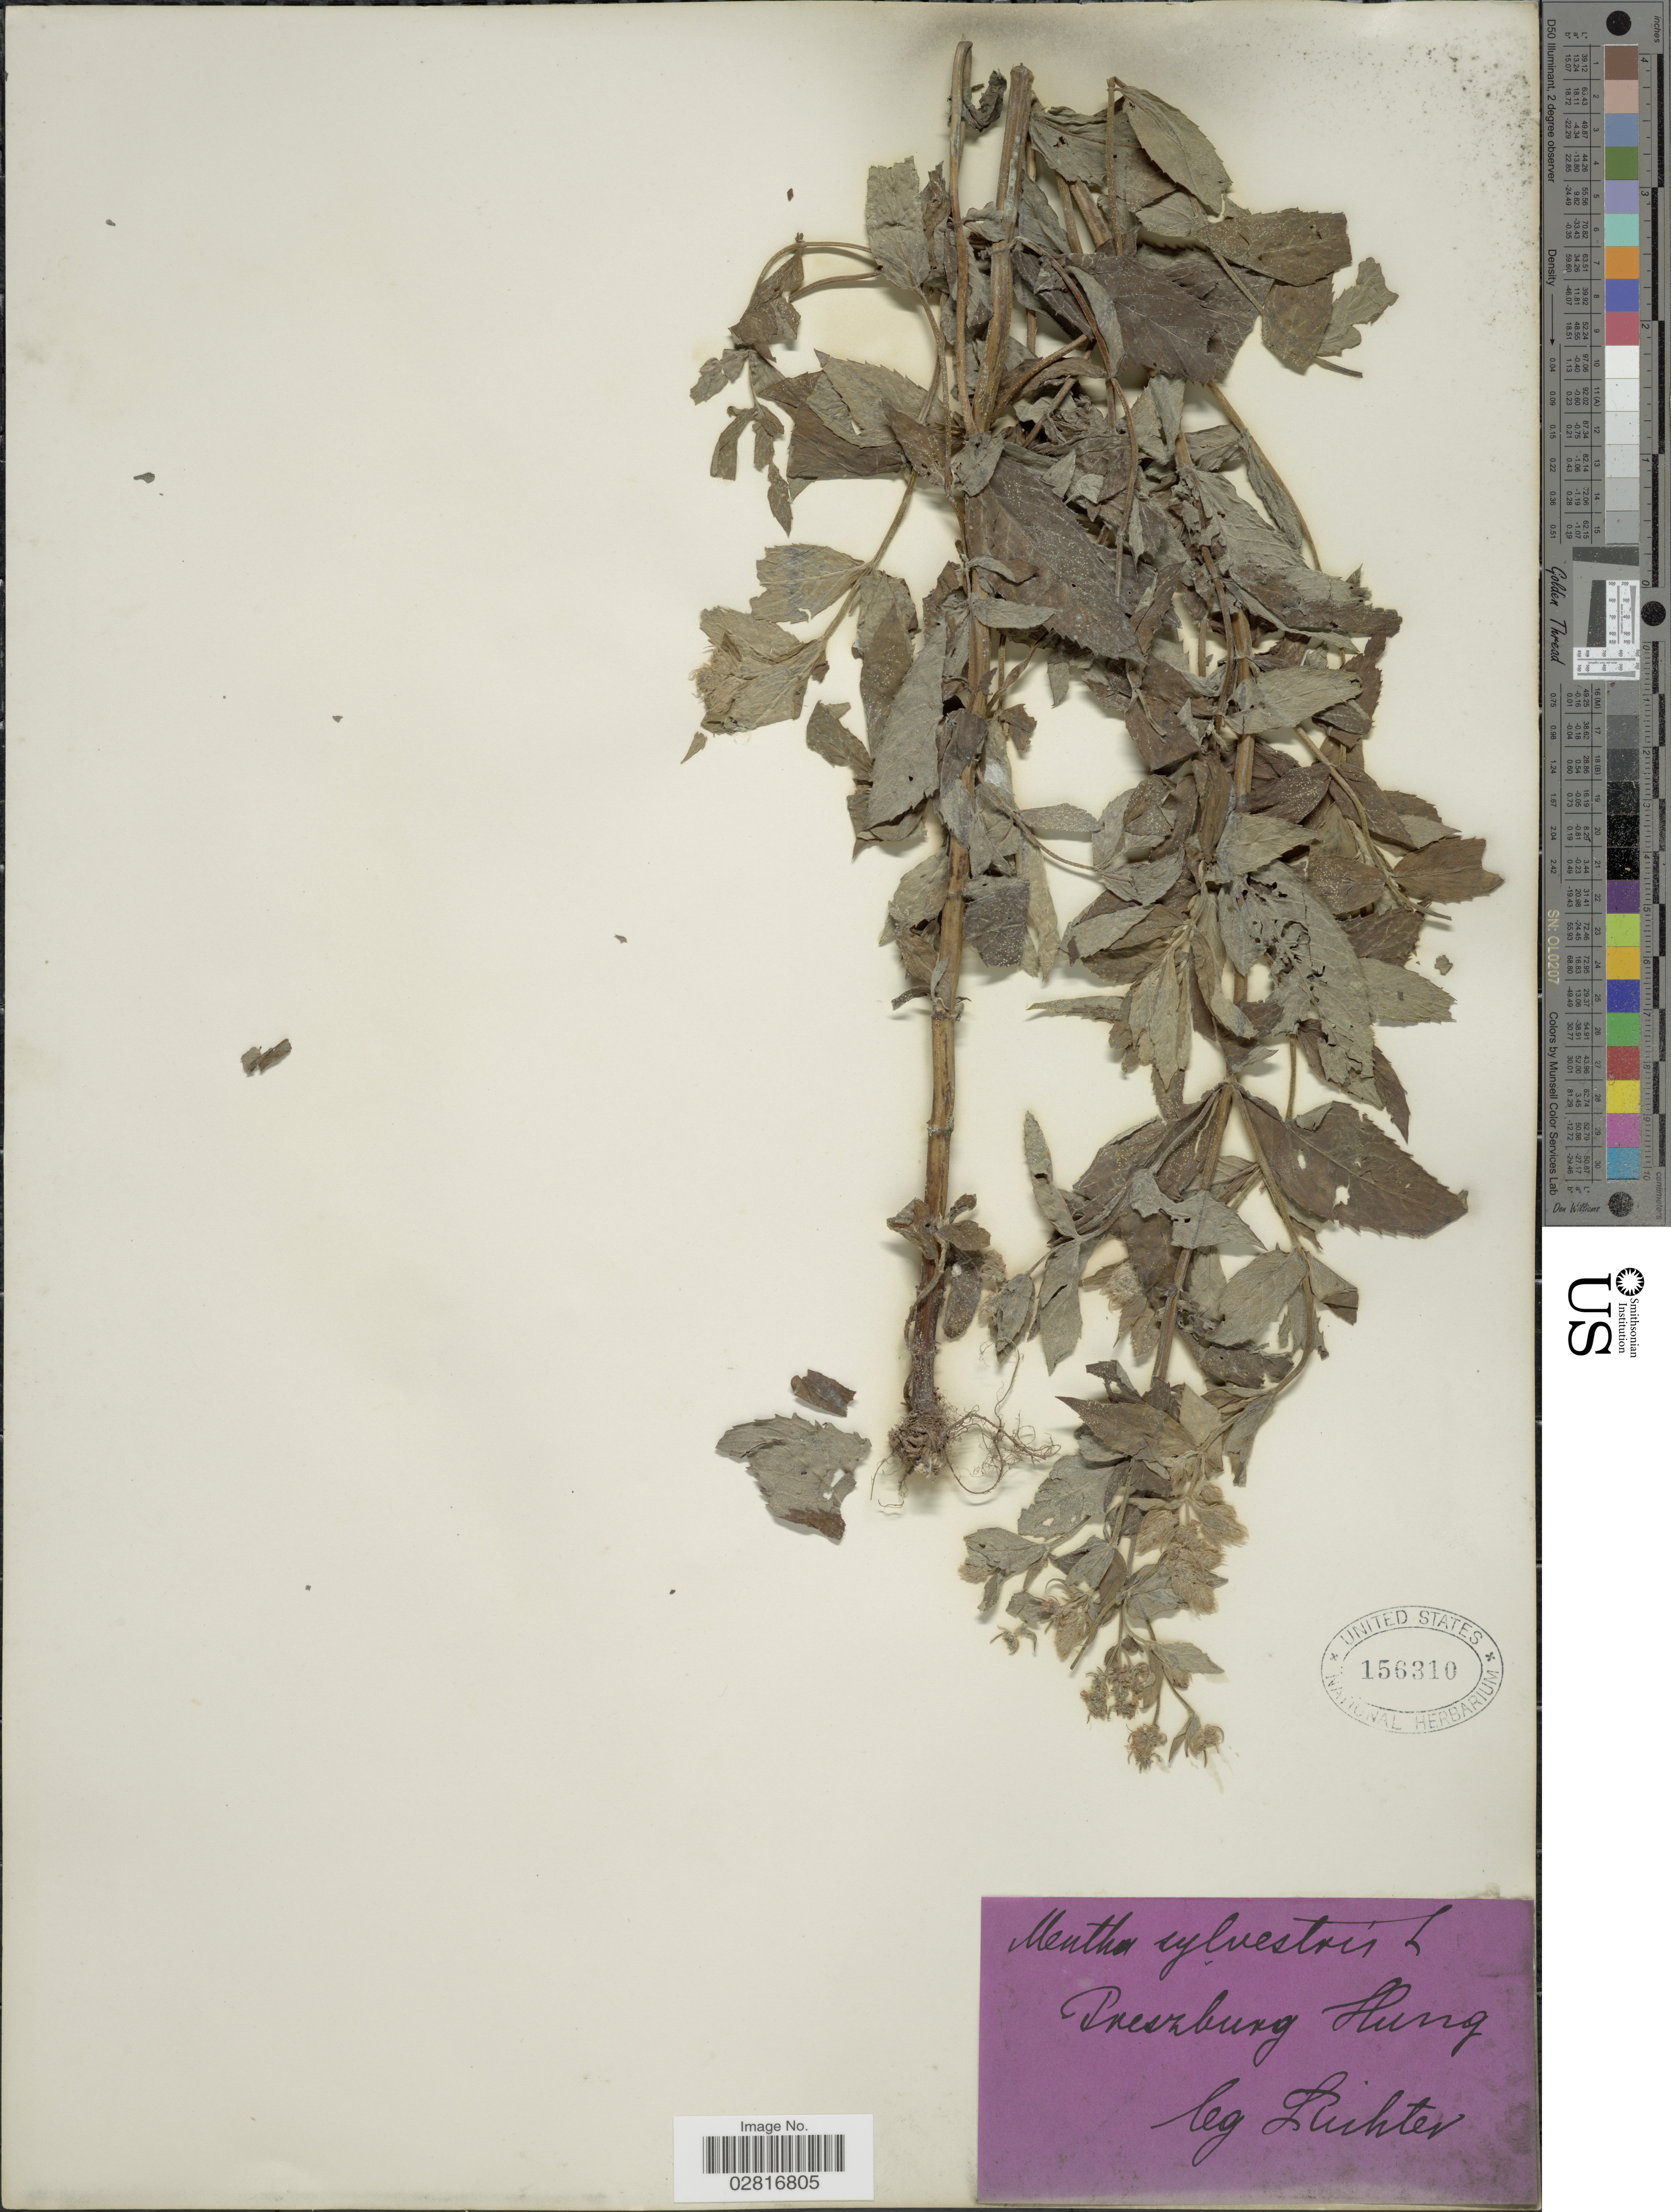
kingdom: Plantae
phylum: Tracheophyta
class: Magnoliopsida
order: Lamiales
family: Lamiaceae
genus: Mentha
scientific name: Mentha sylvestris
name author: L.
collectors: L. Richter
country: Slovakia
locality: Preszburg Hung.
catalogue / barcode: US 156310